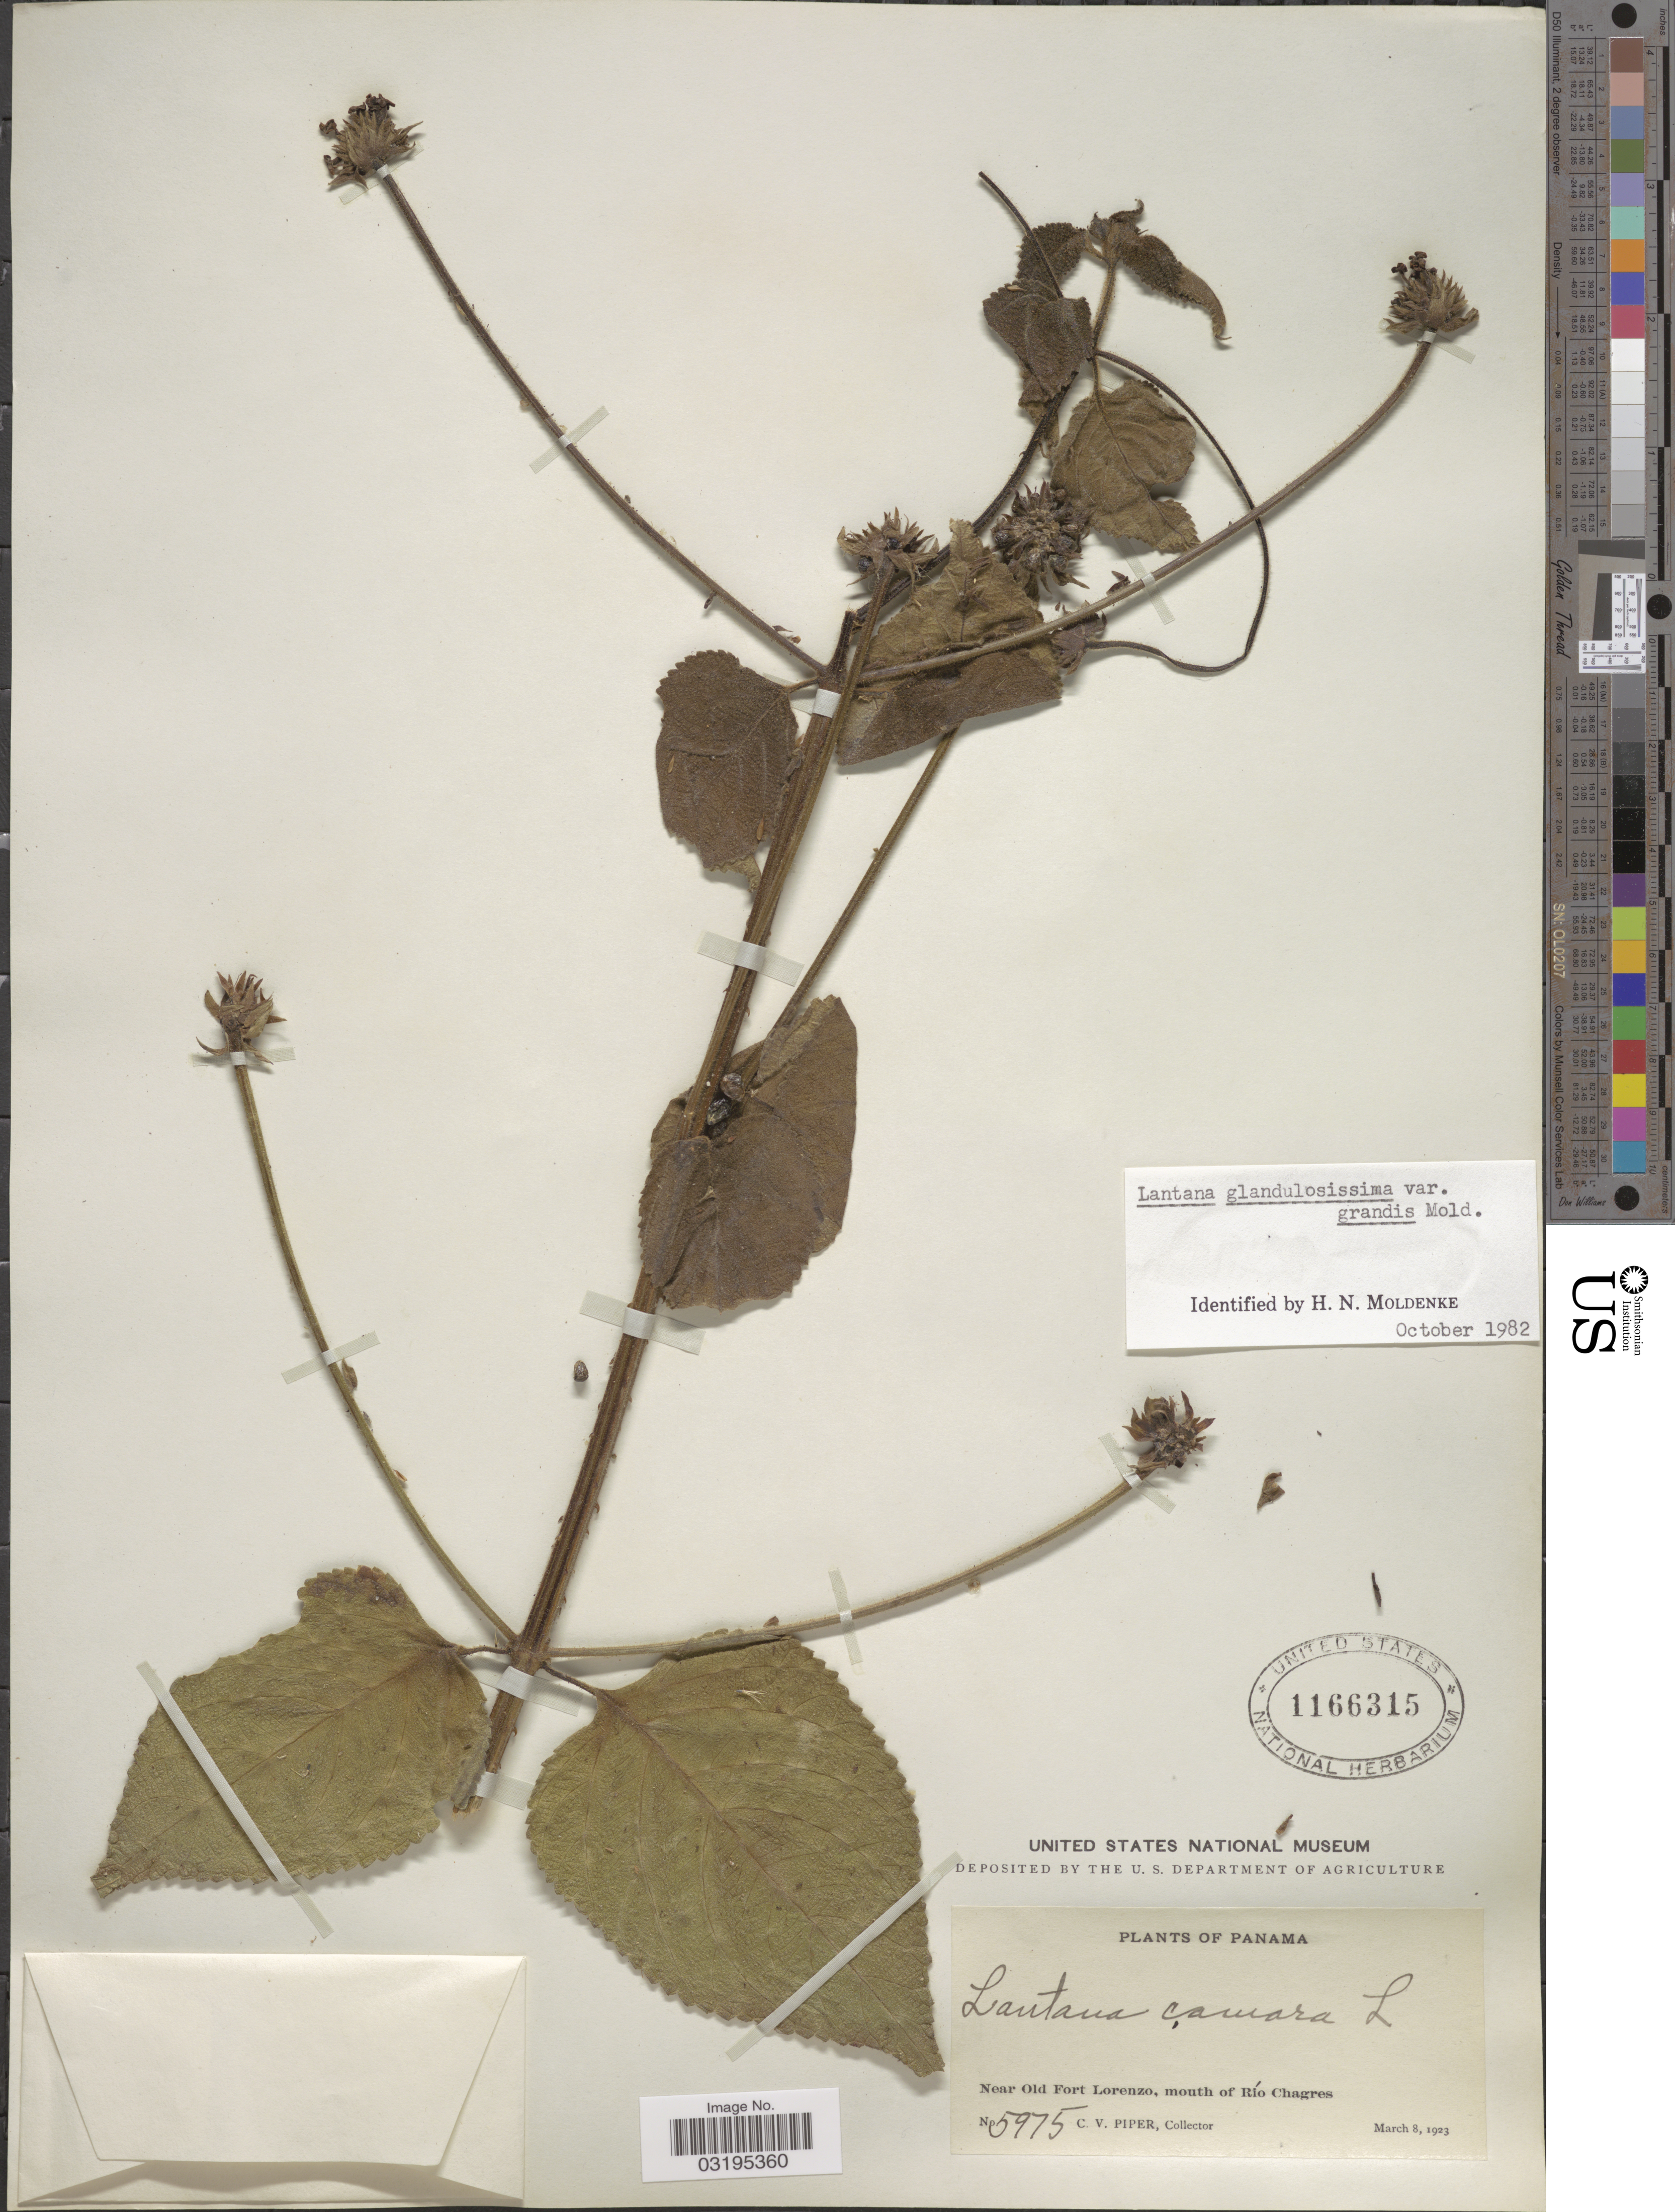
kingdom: Plantae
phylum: Tracheophyta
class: Magnoliopsida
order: Lamiales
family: Verbenaceae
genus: Lantana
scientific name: Lantana glandulosissima var. grandis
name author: Moldenke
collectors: C. V. Piper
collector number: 5975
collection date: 1923-03-08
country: Panama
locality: Near Old Fort Lorenzo, mouth of Río Chagres.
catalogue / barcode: US 1166315